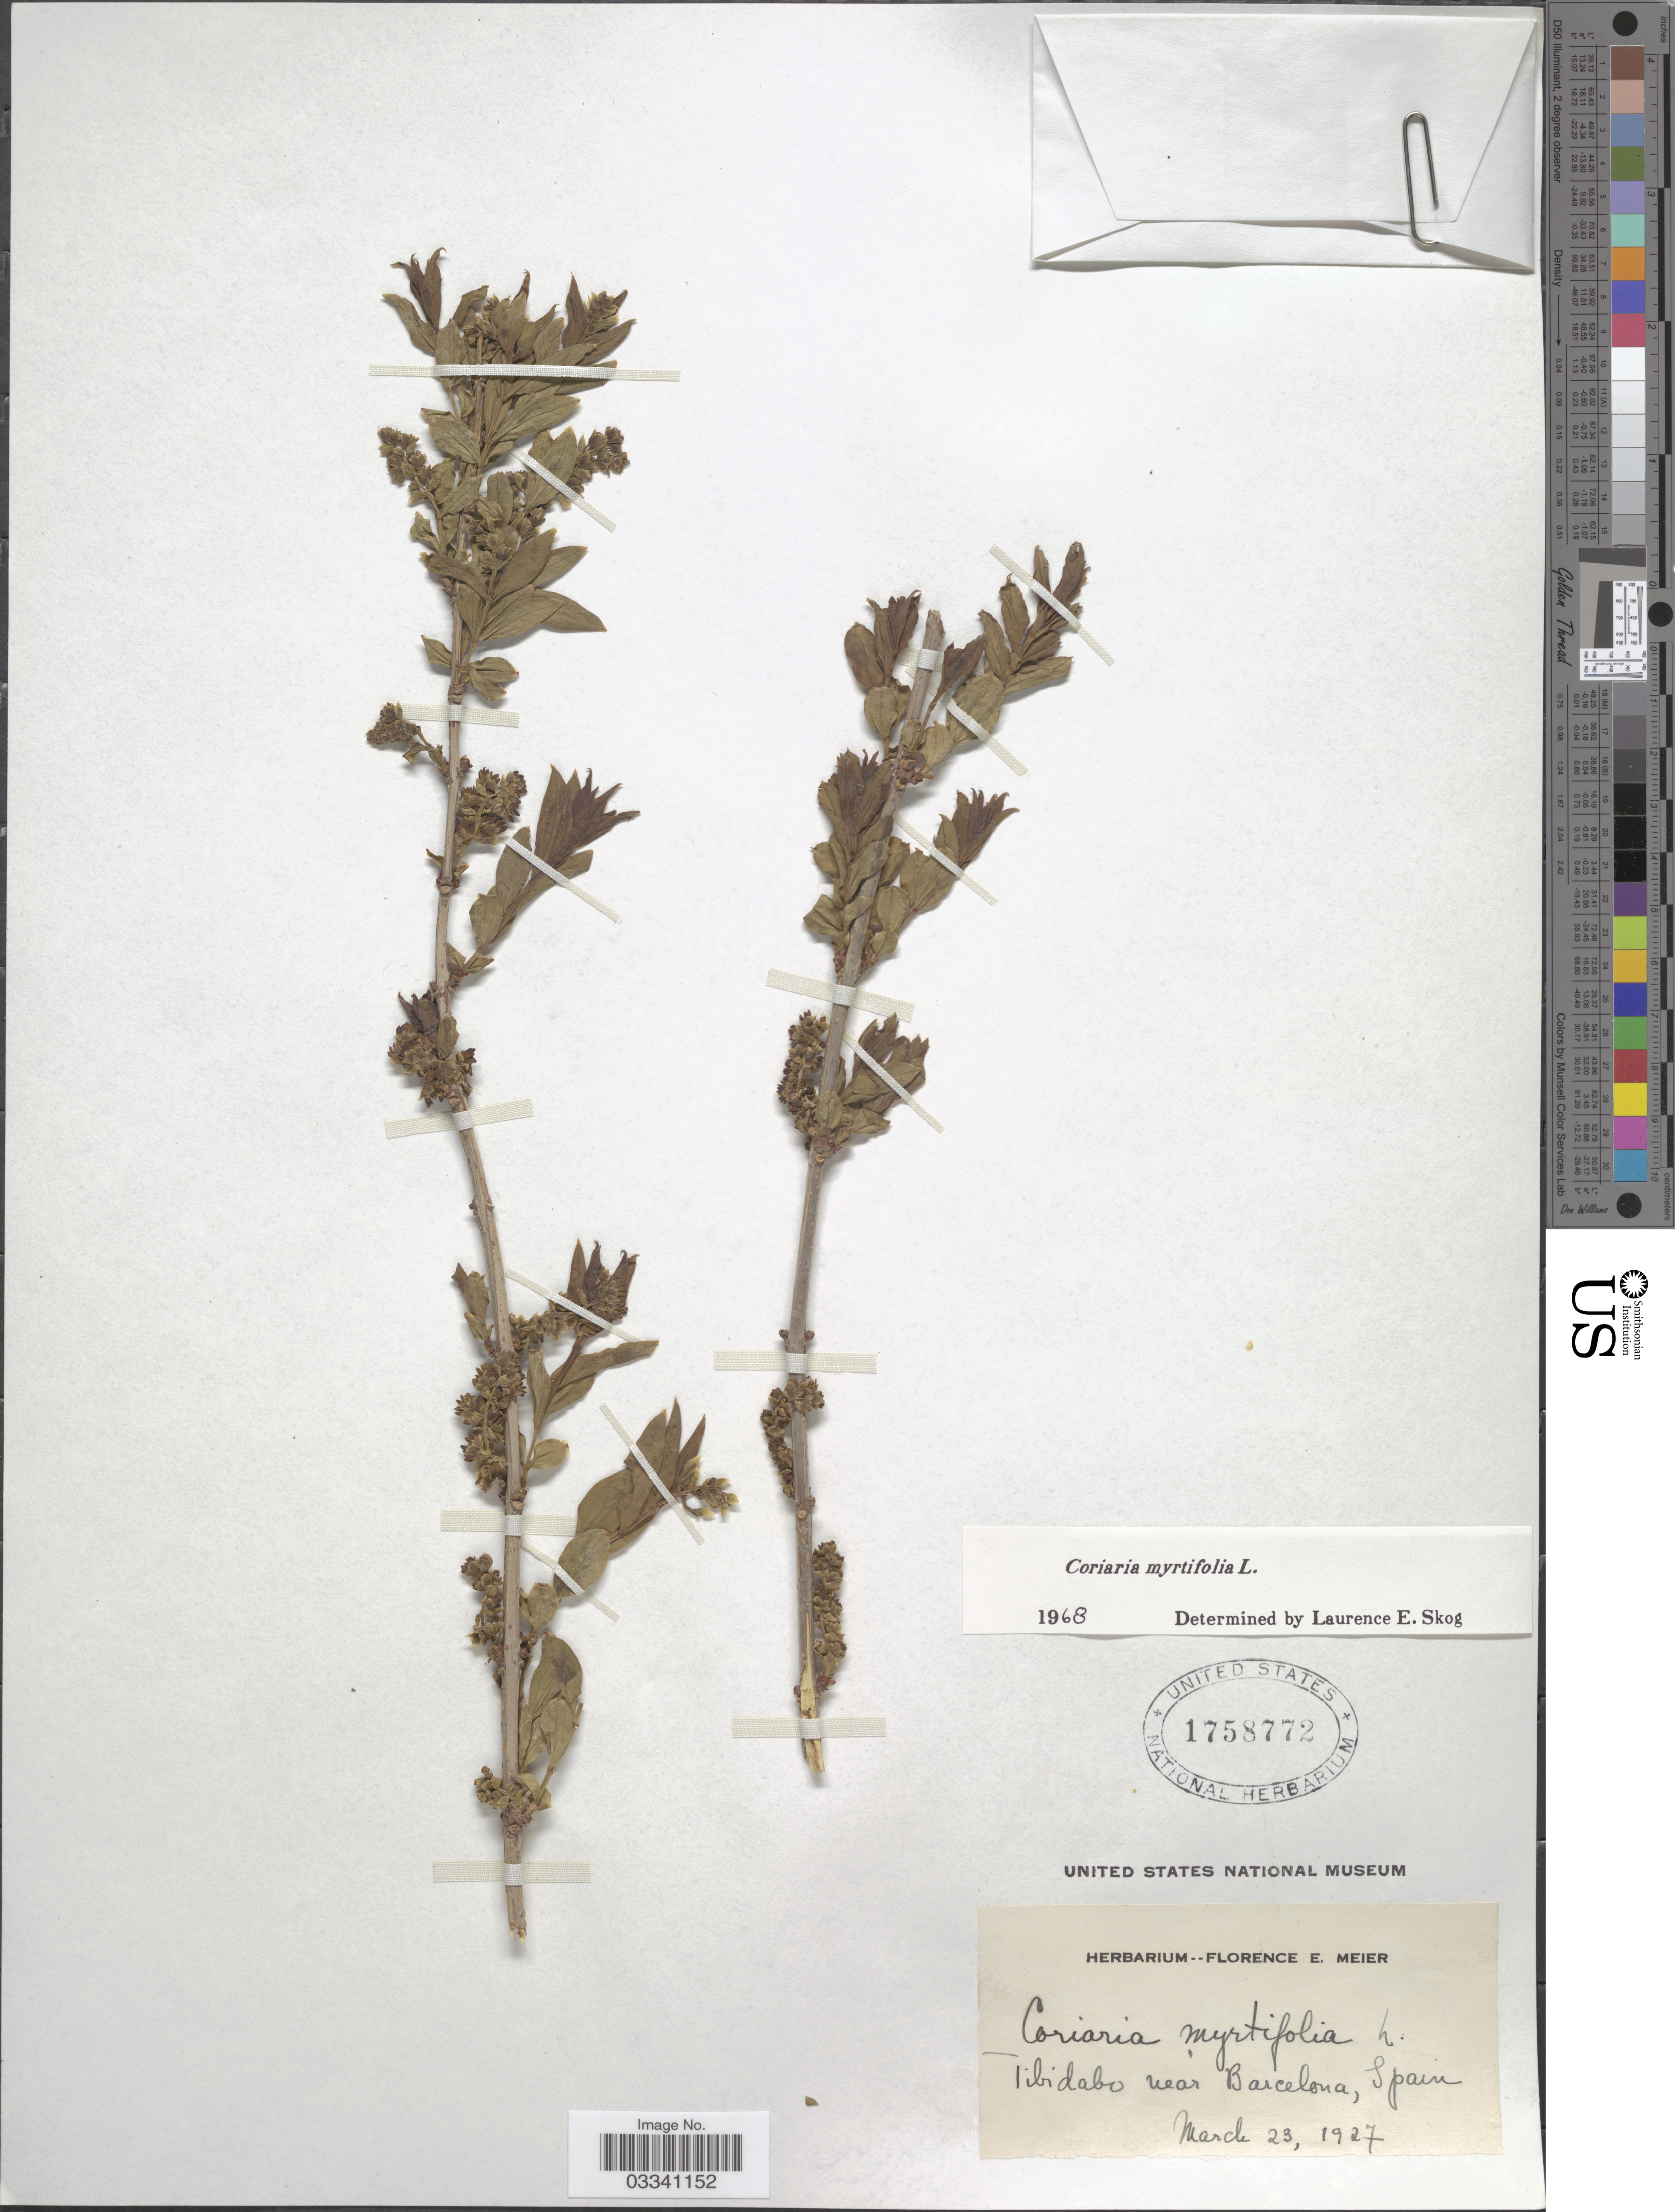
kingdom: Plantae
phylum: Tracheophyta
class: Magnoliopsida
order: Cucurbitales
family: Coriariaceae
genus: Coriaria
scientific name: Coriaria myrtifolia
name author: L.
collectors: ex herb. Florence E. Meier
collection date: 1927-03-23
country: Spain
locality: Tibidabo near Barcelona.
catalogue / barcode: US 1758772